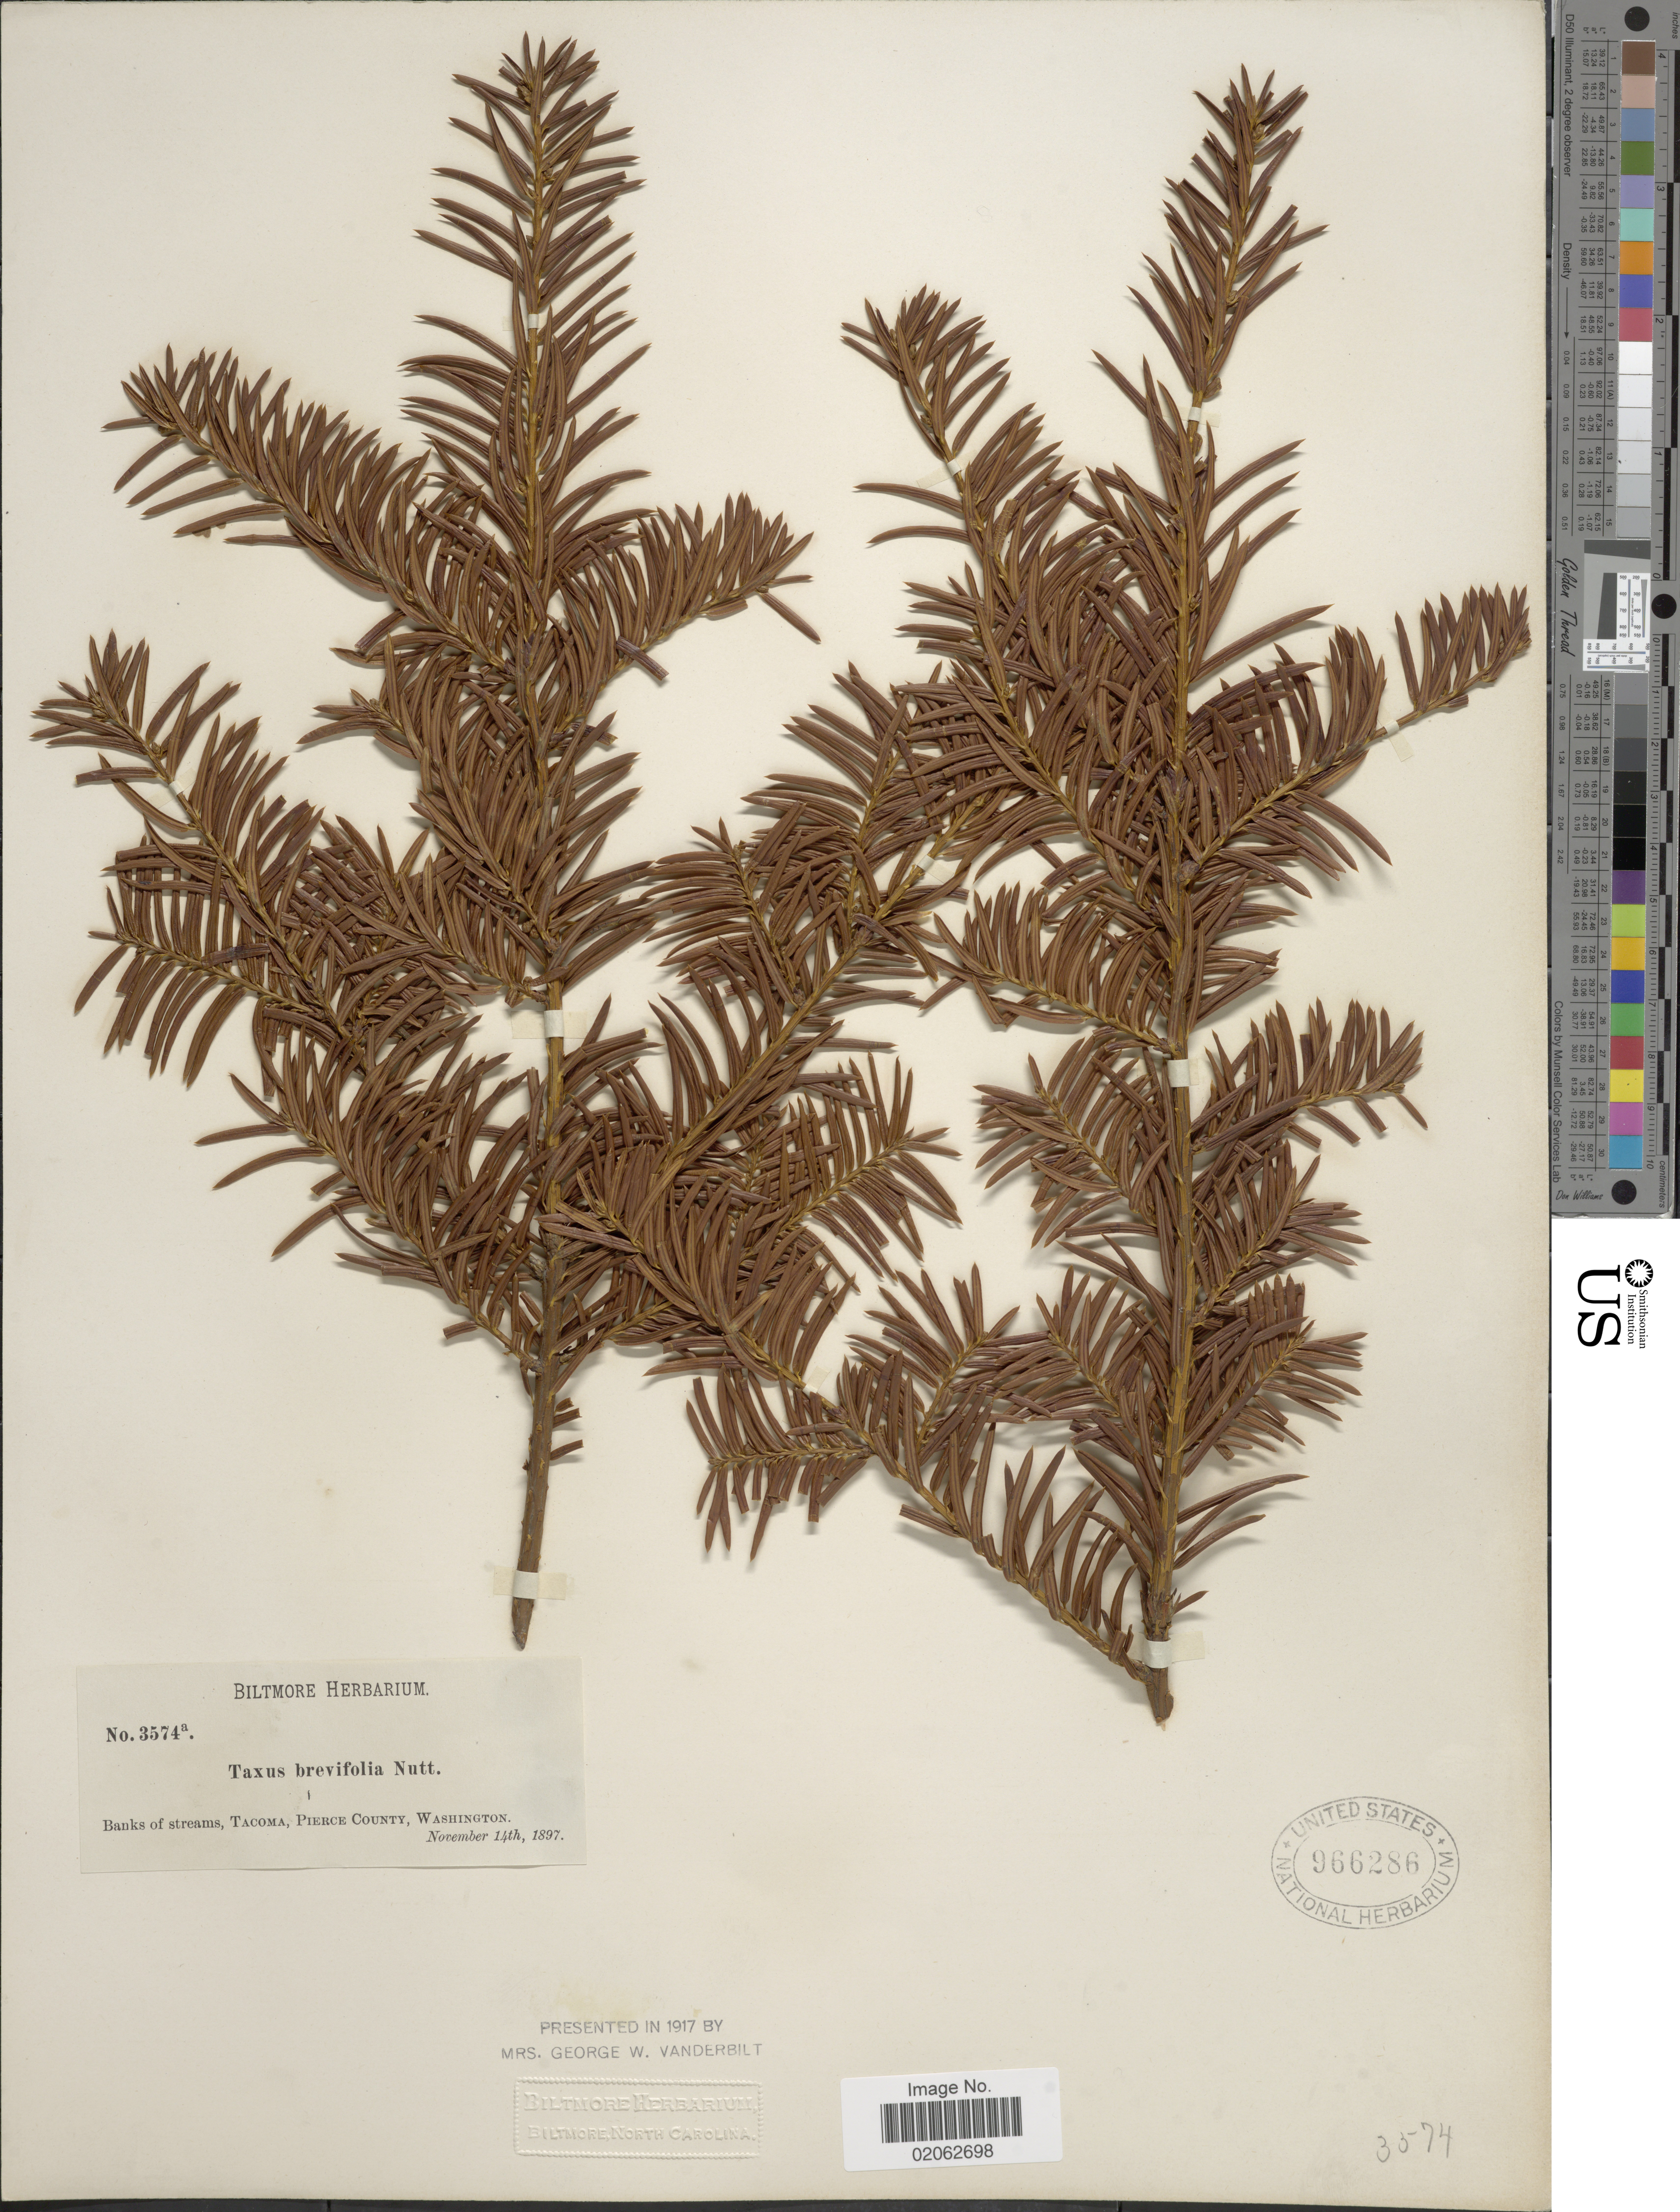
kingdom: Plantae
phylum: Tracheophyta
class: Pinopsida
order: Pinales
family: Taxaceae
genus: Taxus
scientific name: Taxus brevifolia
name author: Nutt.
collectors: ex herb. Billberg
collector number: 3574a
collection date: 1897-11-14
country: United States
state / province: Washington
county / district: Pierce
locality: Banks of streams, Tacoma, Pierce County, Washington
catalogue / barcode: US 966286